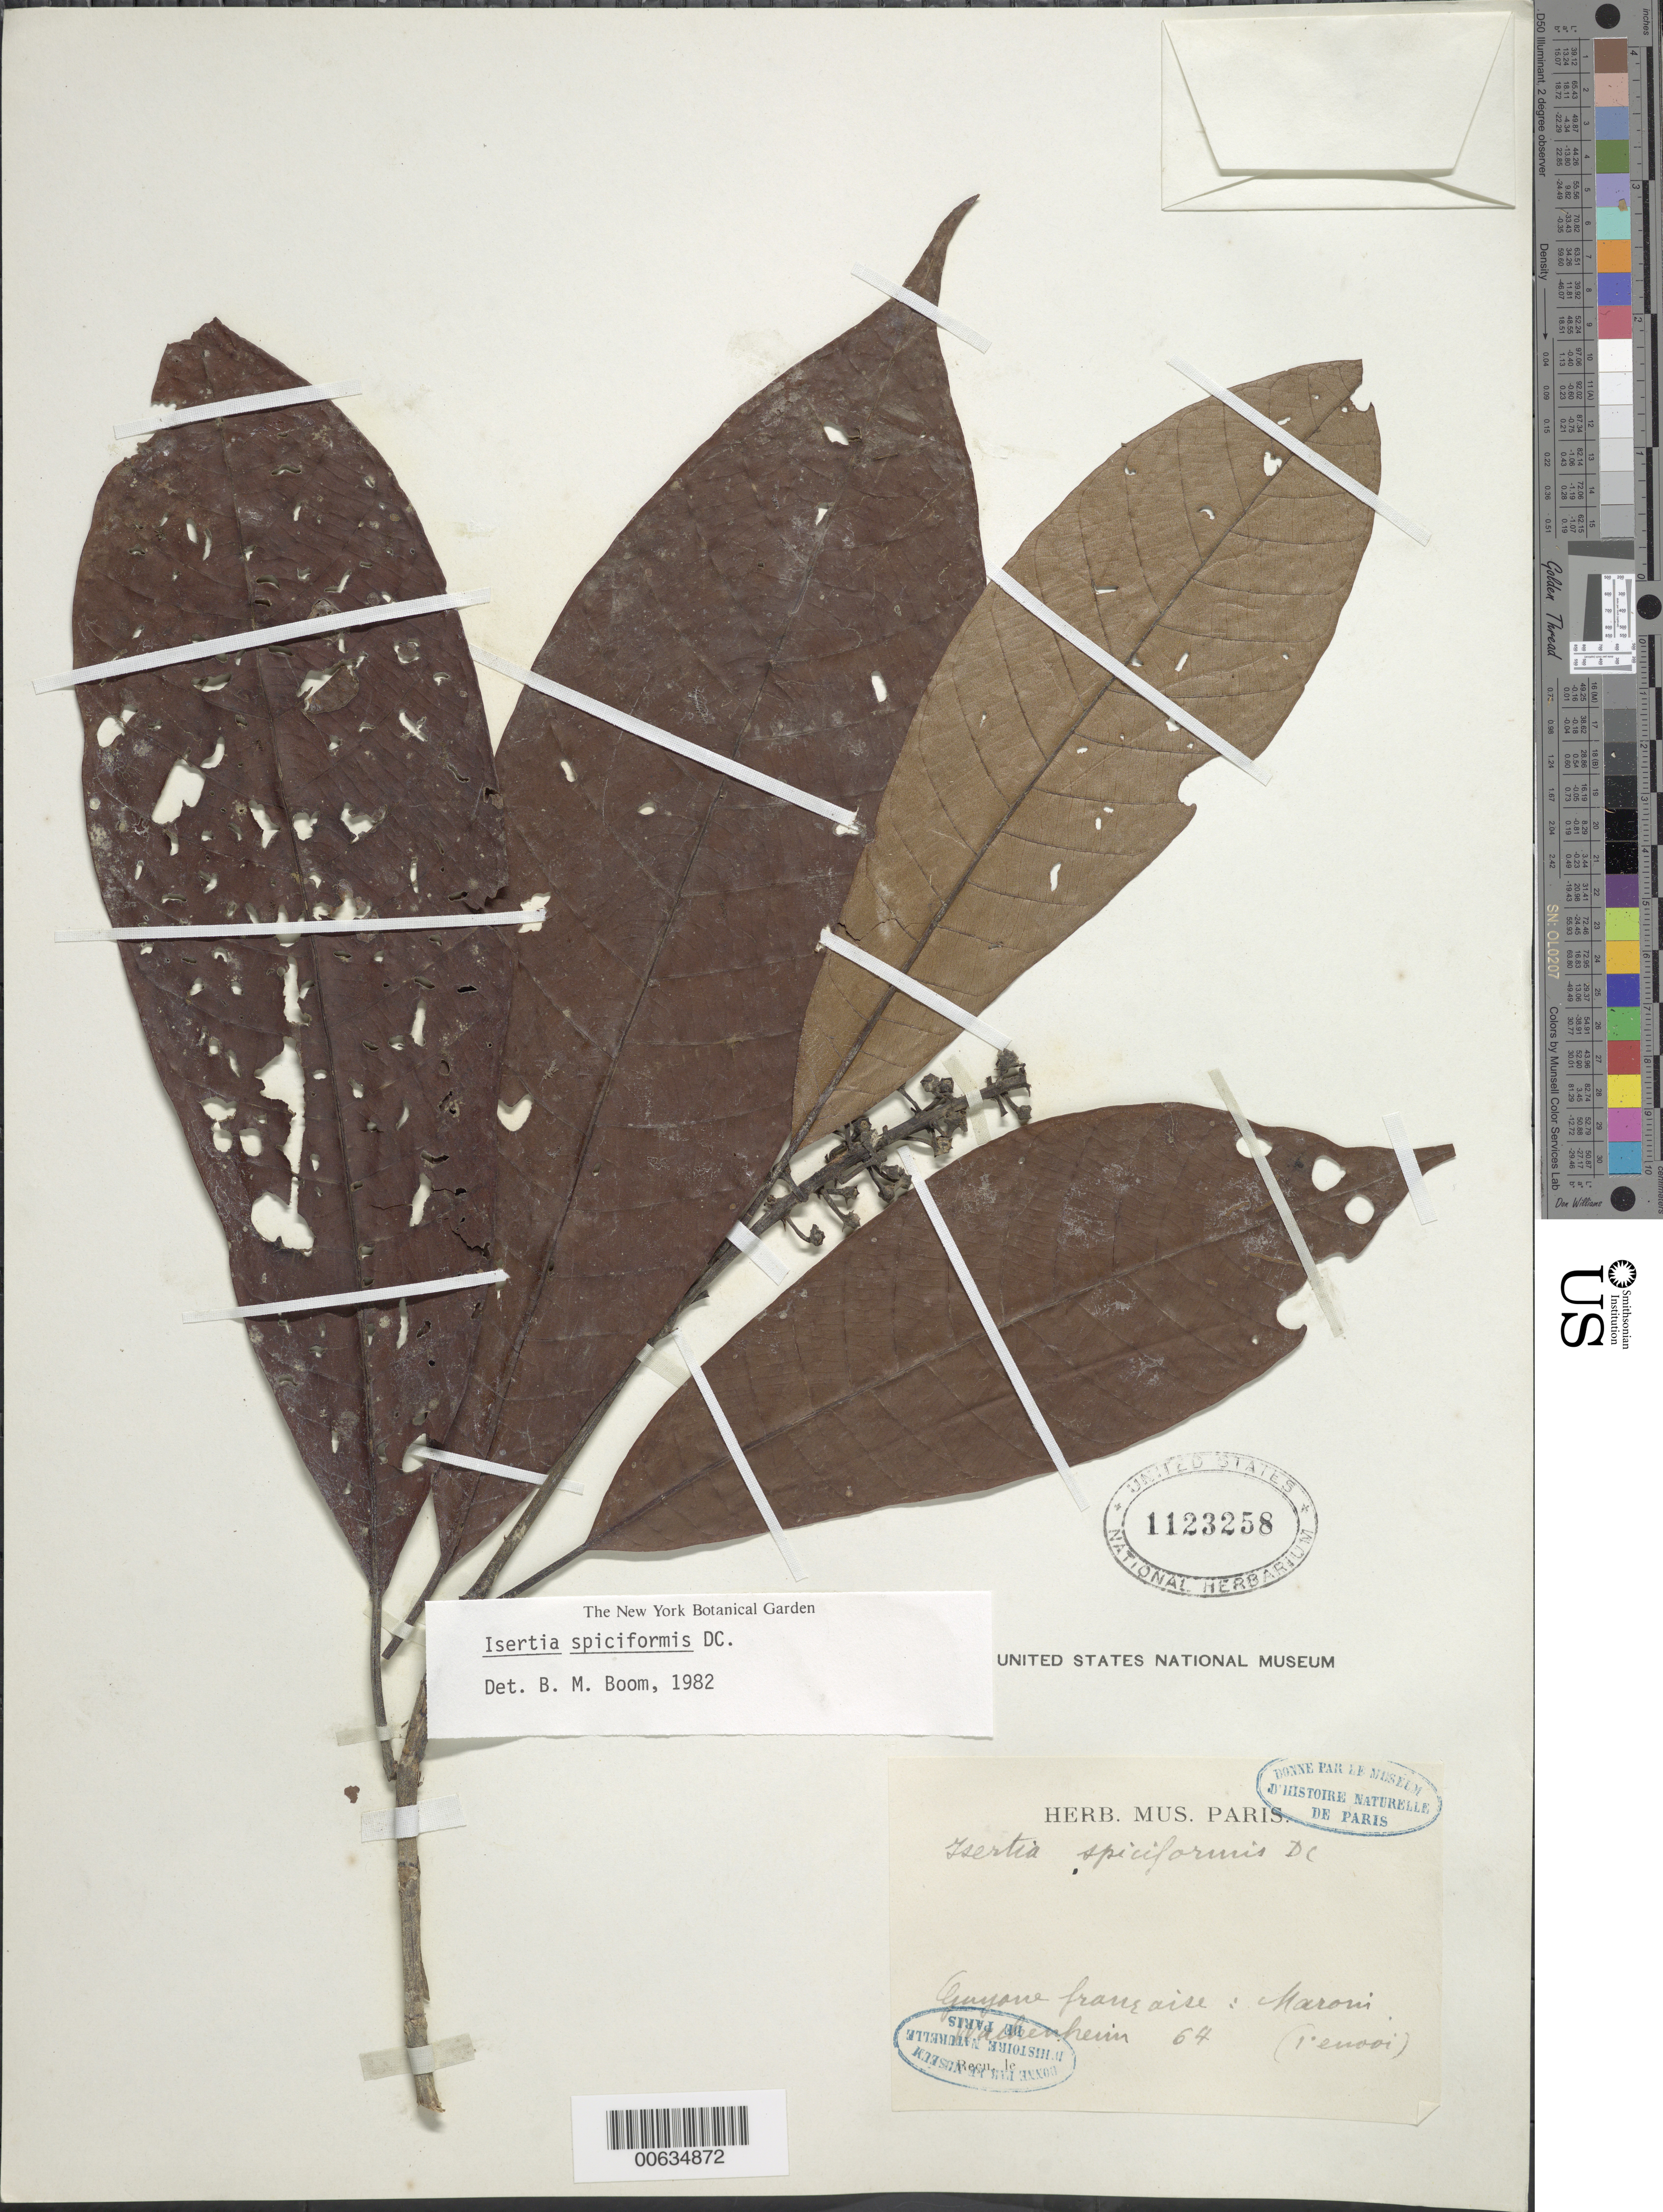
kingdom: Plantae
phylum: Tracheophyta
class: Magnoliopsida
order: Gentianales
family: Rubiaceae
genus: Isertia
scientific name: Isertia spiciformis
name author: DC.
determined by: Boom, B. M.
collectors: G. Wachenheim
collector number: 64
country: French Guiana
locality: Maroni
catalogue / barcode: US 1123258